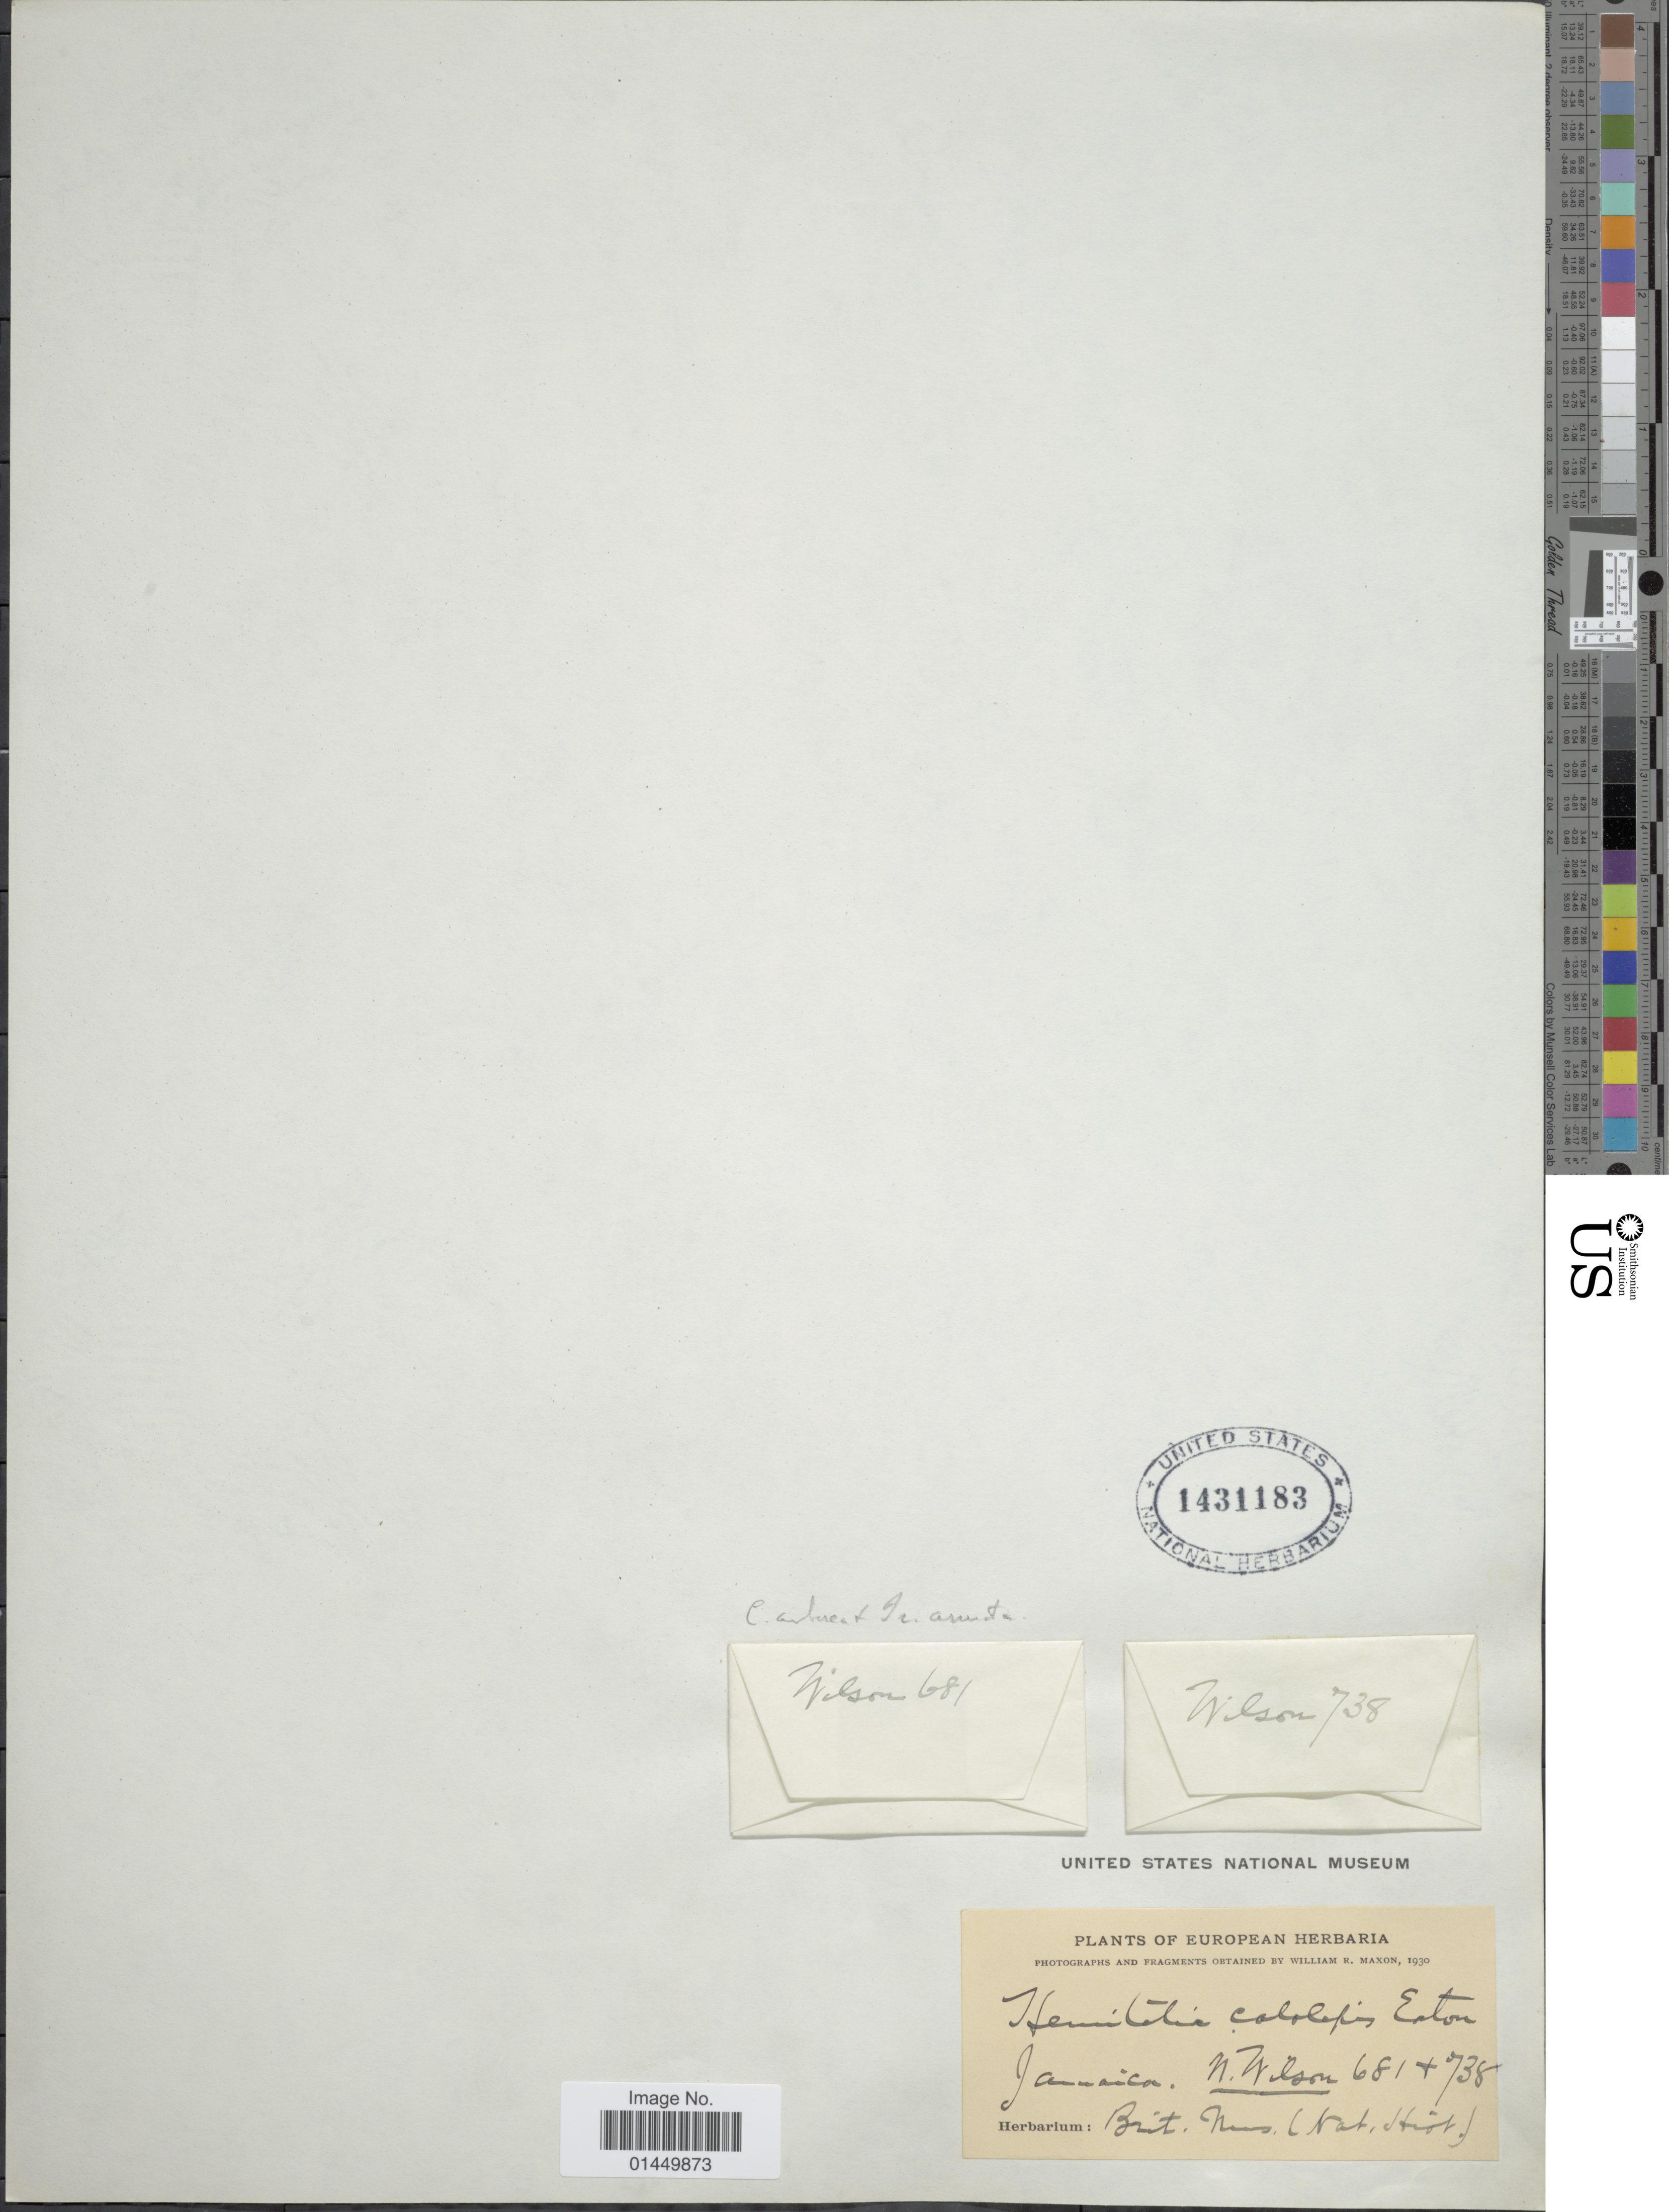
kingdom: Plantae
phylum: Tracheophyta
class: Polypodiopsida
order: Cyatheales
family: Cyatheaceae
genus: Cyathea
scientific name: Cyathea arborea x Trichipteris armata (Sw.) R.M. Tryon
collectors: N. Wilson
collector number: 681/738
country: Jamaica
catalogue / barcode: US 1431183